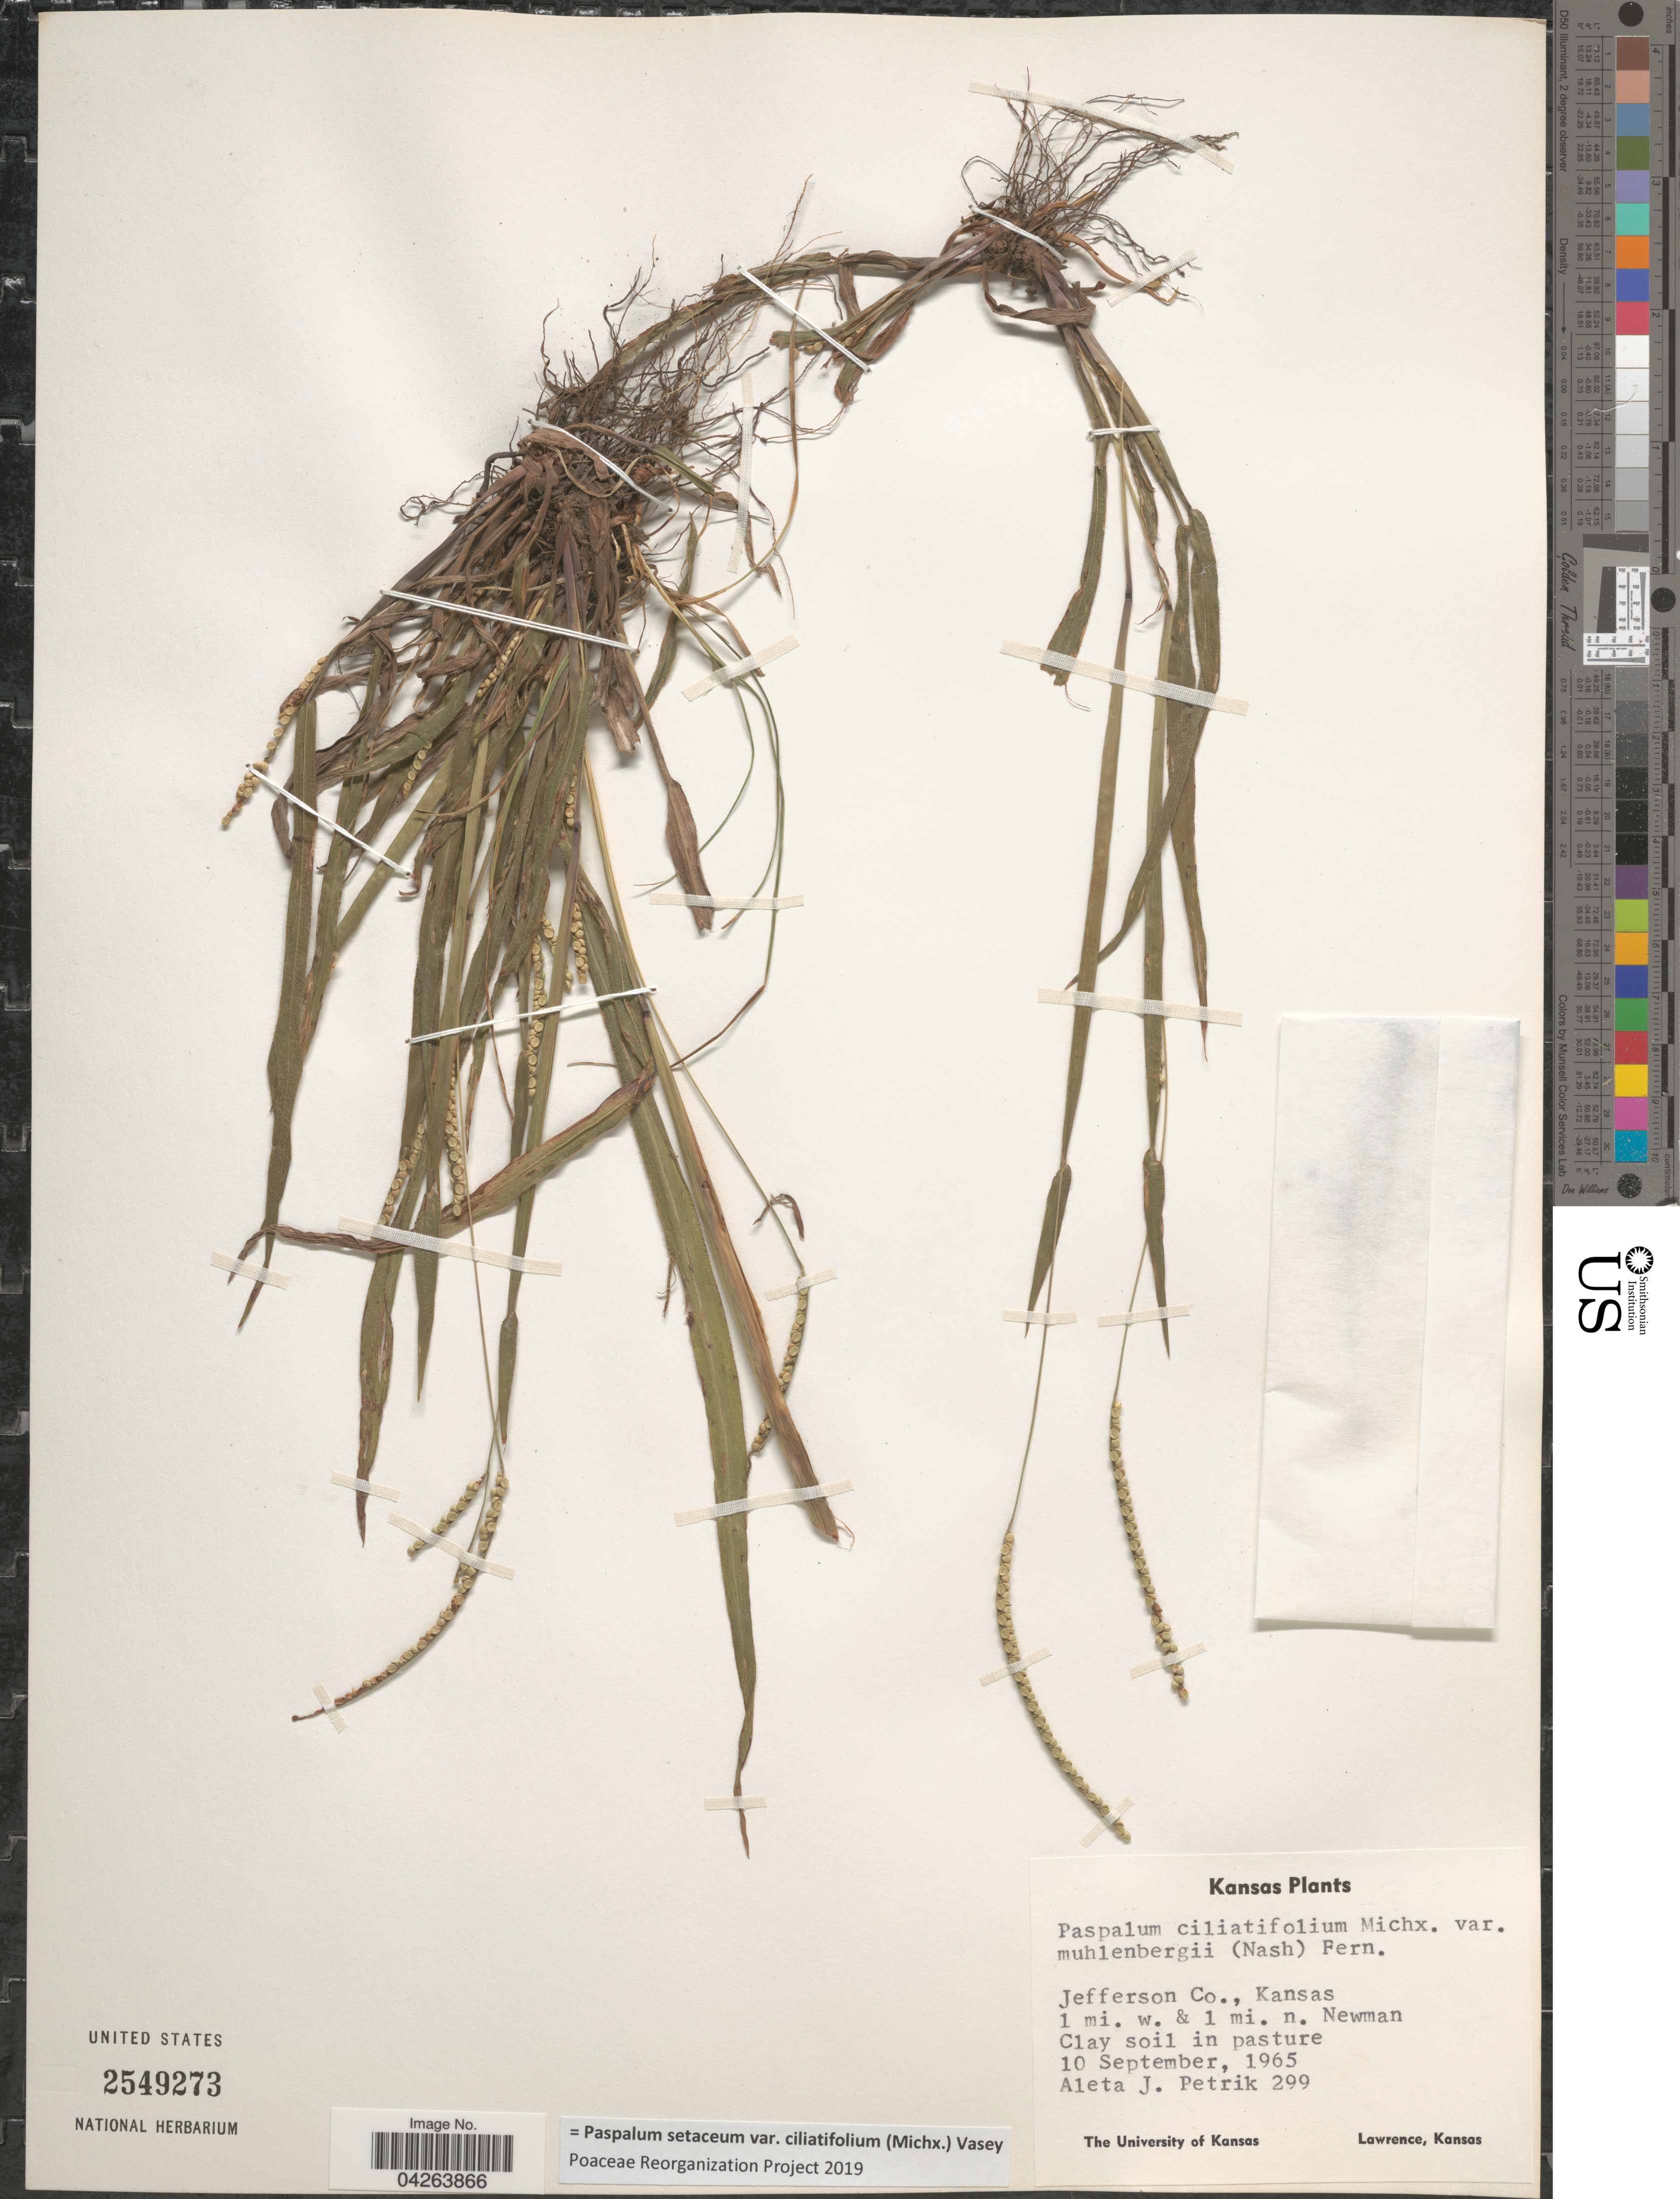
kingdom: Plantae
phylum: Tracheophyta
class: Liliopsida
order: Poales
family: Poaceae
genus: Paspalum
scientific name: Paspalum setaceum var. ciliatifolium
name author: (Michx.) Vasey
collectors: A. Petrik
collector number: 299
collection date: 1965-09-10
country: United States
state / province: Kansas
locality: Jefferson Co., 1 mi. w. & 1 mi. n. Newman.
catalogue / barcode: US 2549273